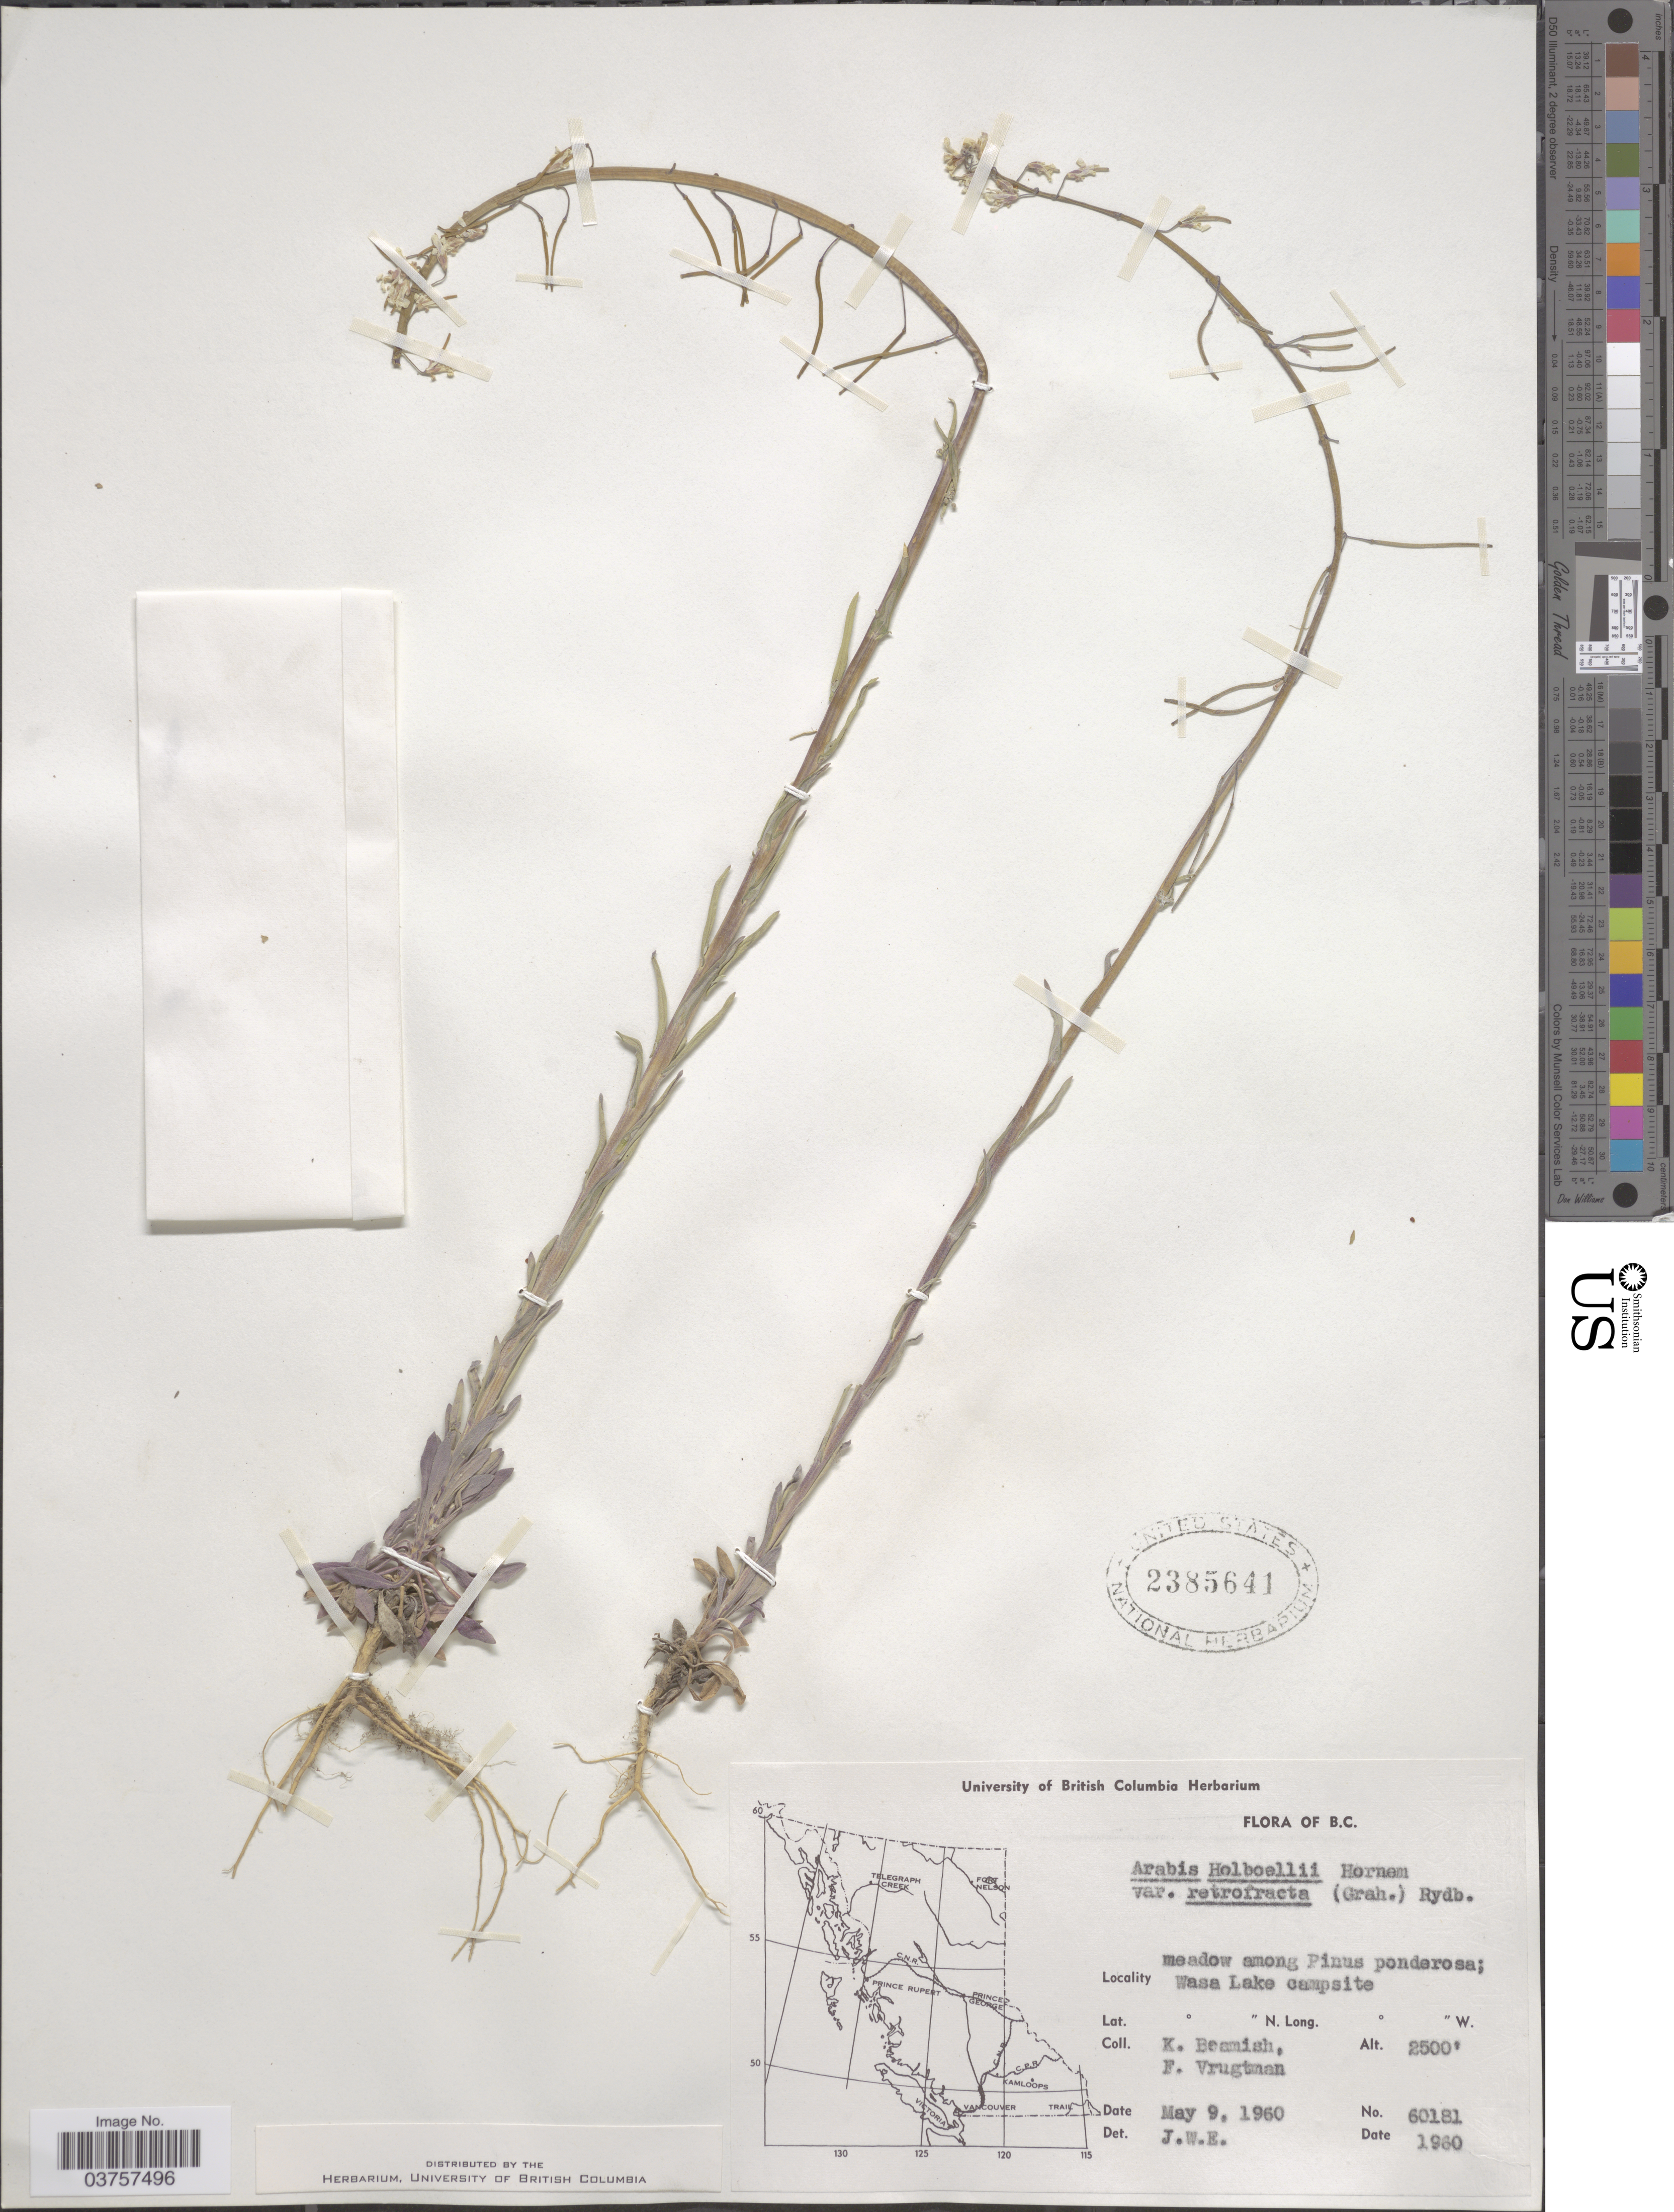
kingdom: Plantae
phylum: Tracheophyta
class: Magnoliopsida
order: Brassicales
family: Brassicaceae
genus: Arabis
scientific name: Arabis holboellii var. retrofracta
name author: Rydb.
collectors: K. Beamish & F. Vrugtman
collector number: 60181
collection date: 1960-05-09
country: Canada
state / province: British Columbia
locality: Wasa Lake campsite.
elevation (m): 762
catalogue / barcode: US 2385641